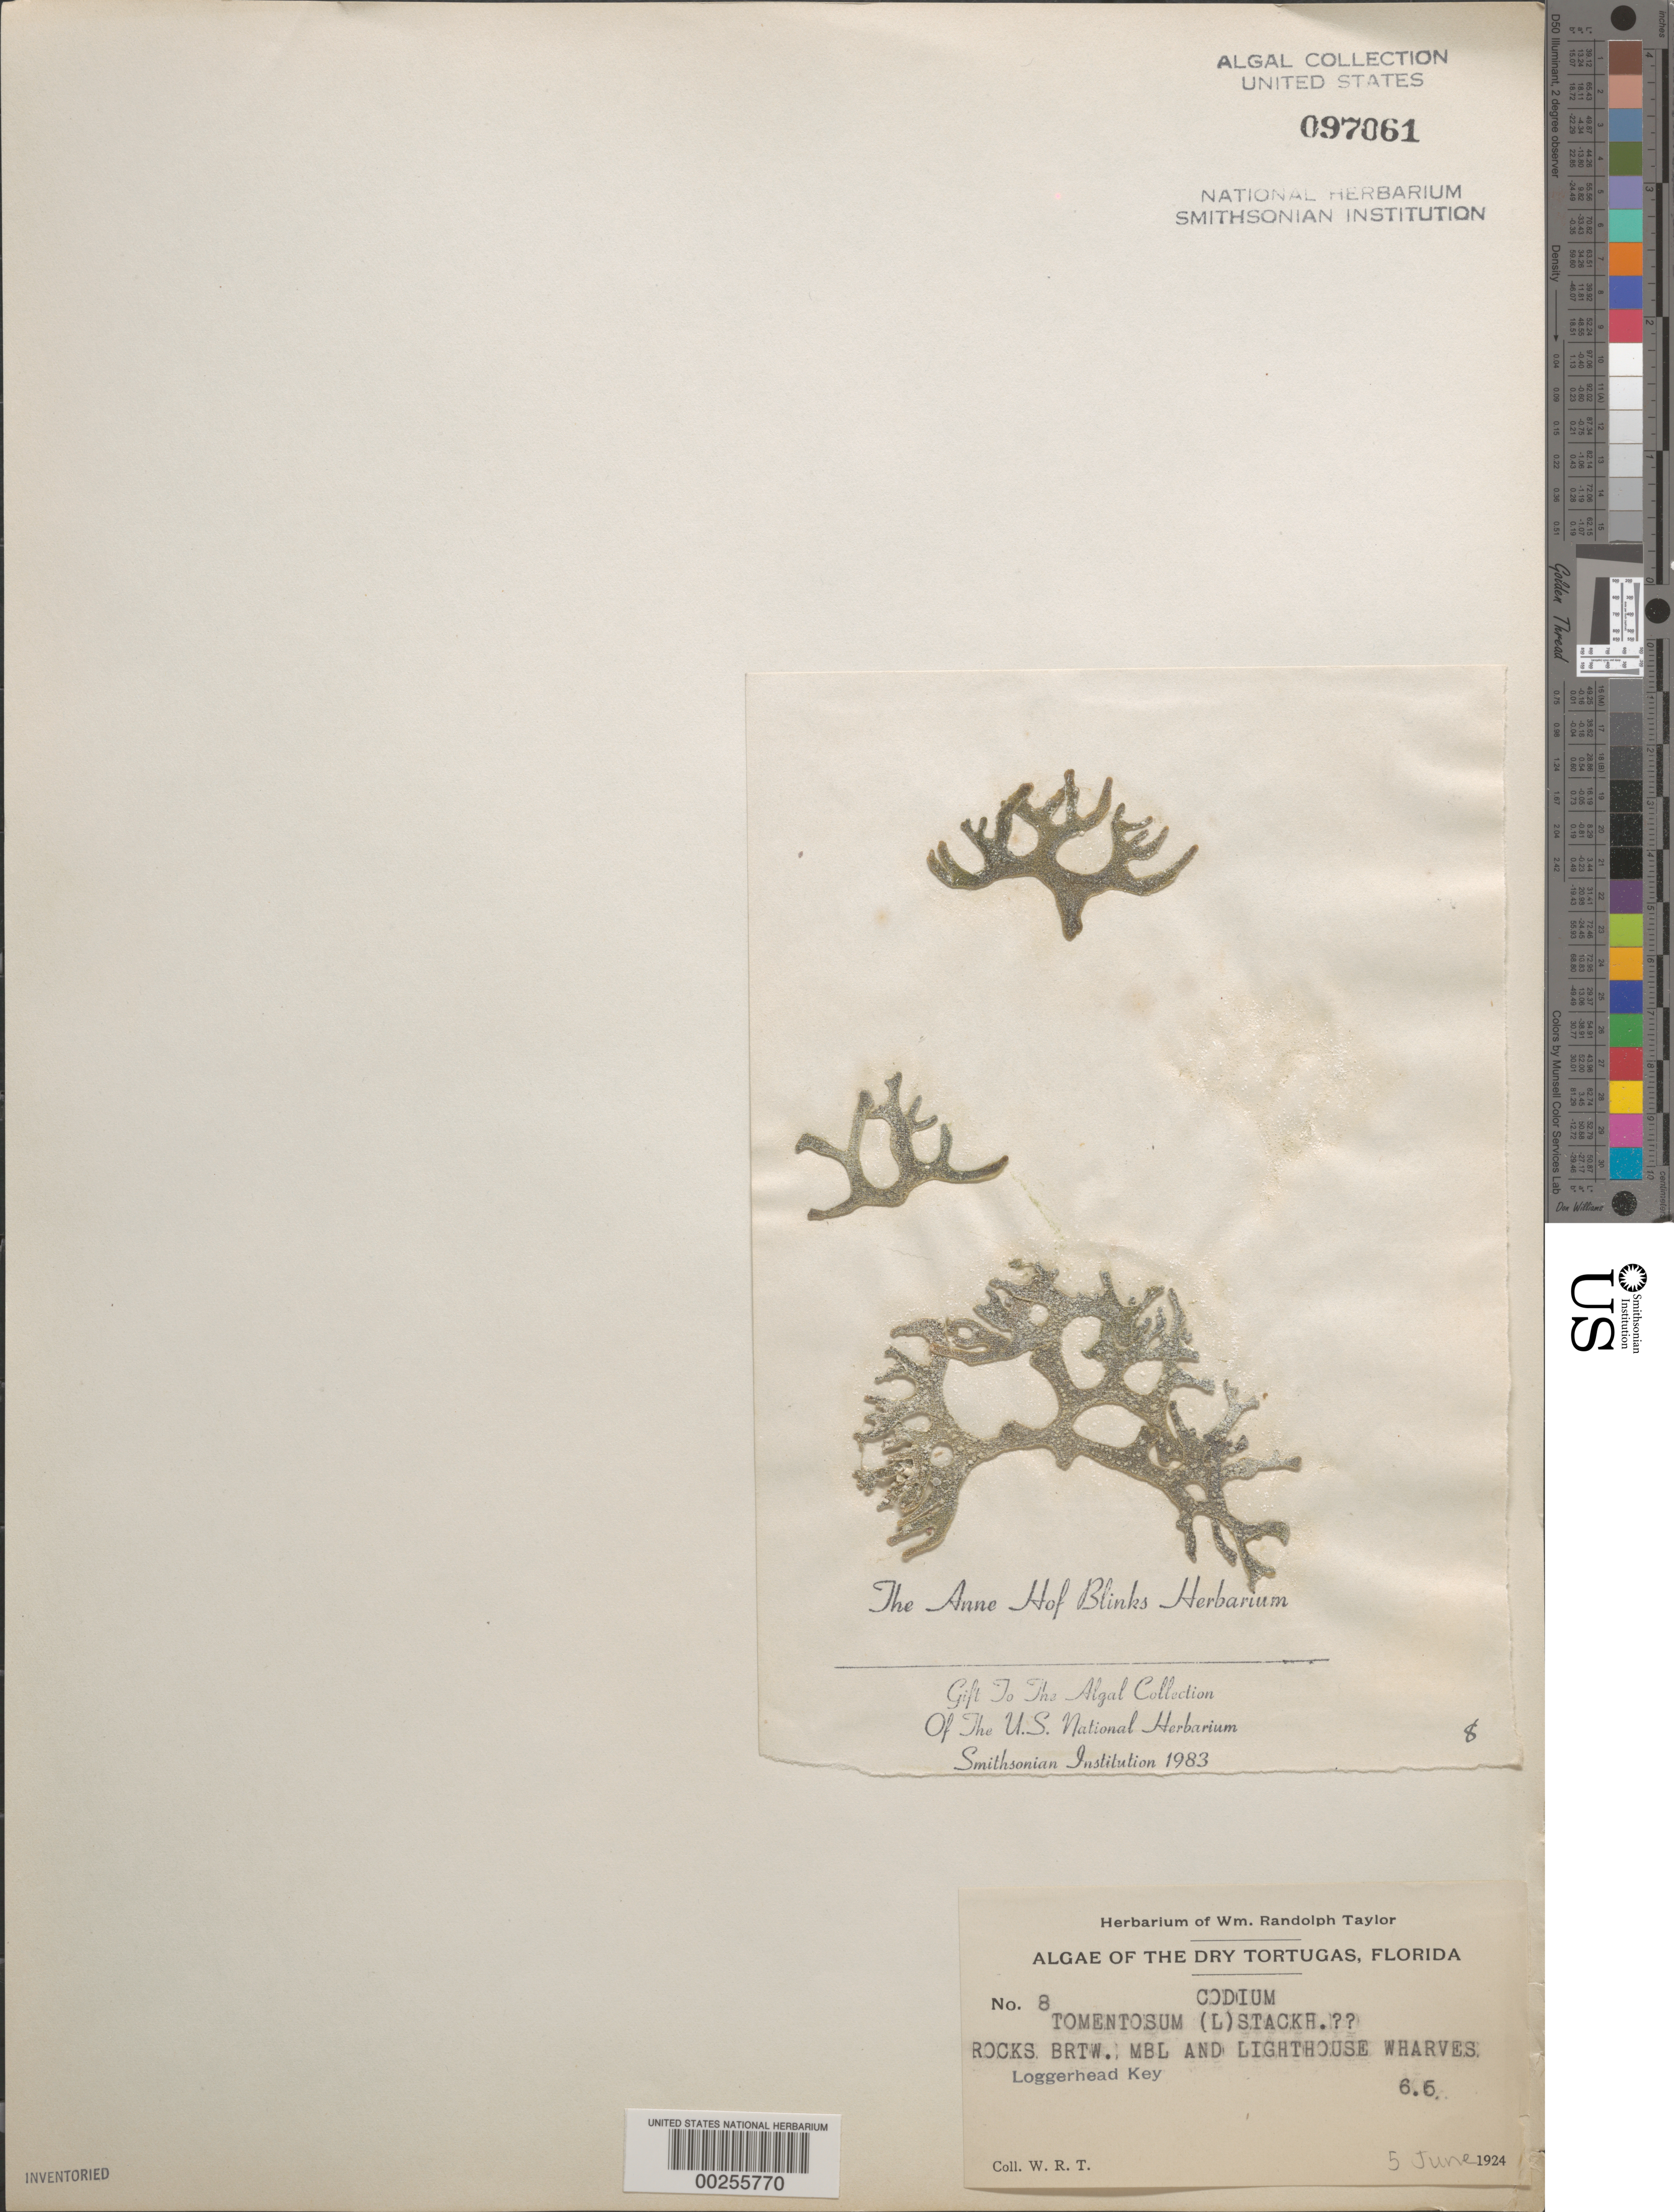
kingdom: Plantae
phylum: Chlorophyta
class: Ulvophyceae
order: Bryopsidales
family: Codiaceae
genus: Codium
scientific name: Codium tomentosum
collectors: W. R. Taylor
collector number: WRT 8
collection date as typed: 05 Jun 1924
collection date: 1924-06-05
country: United States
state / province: Florida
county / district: Monroe County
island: Loggerhead Key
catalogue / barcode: US 97061